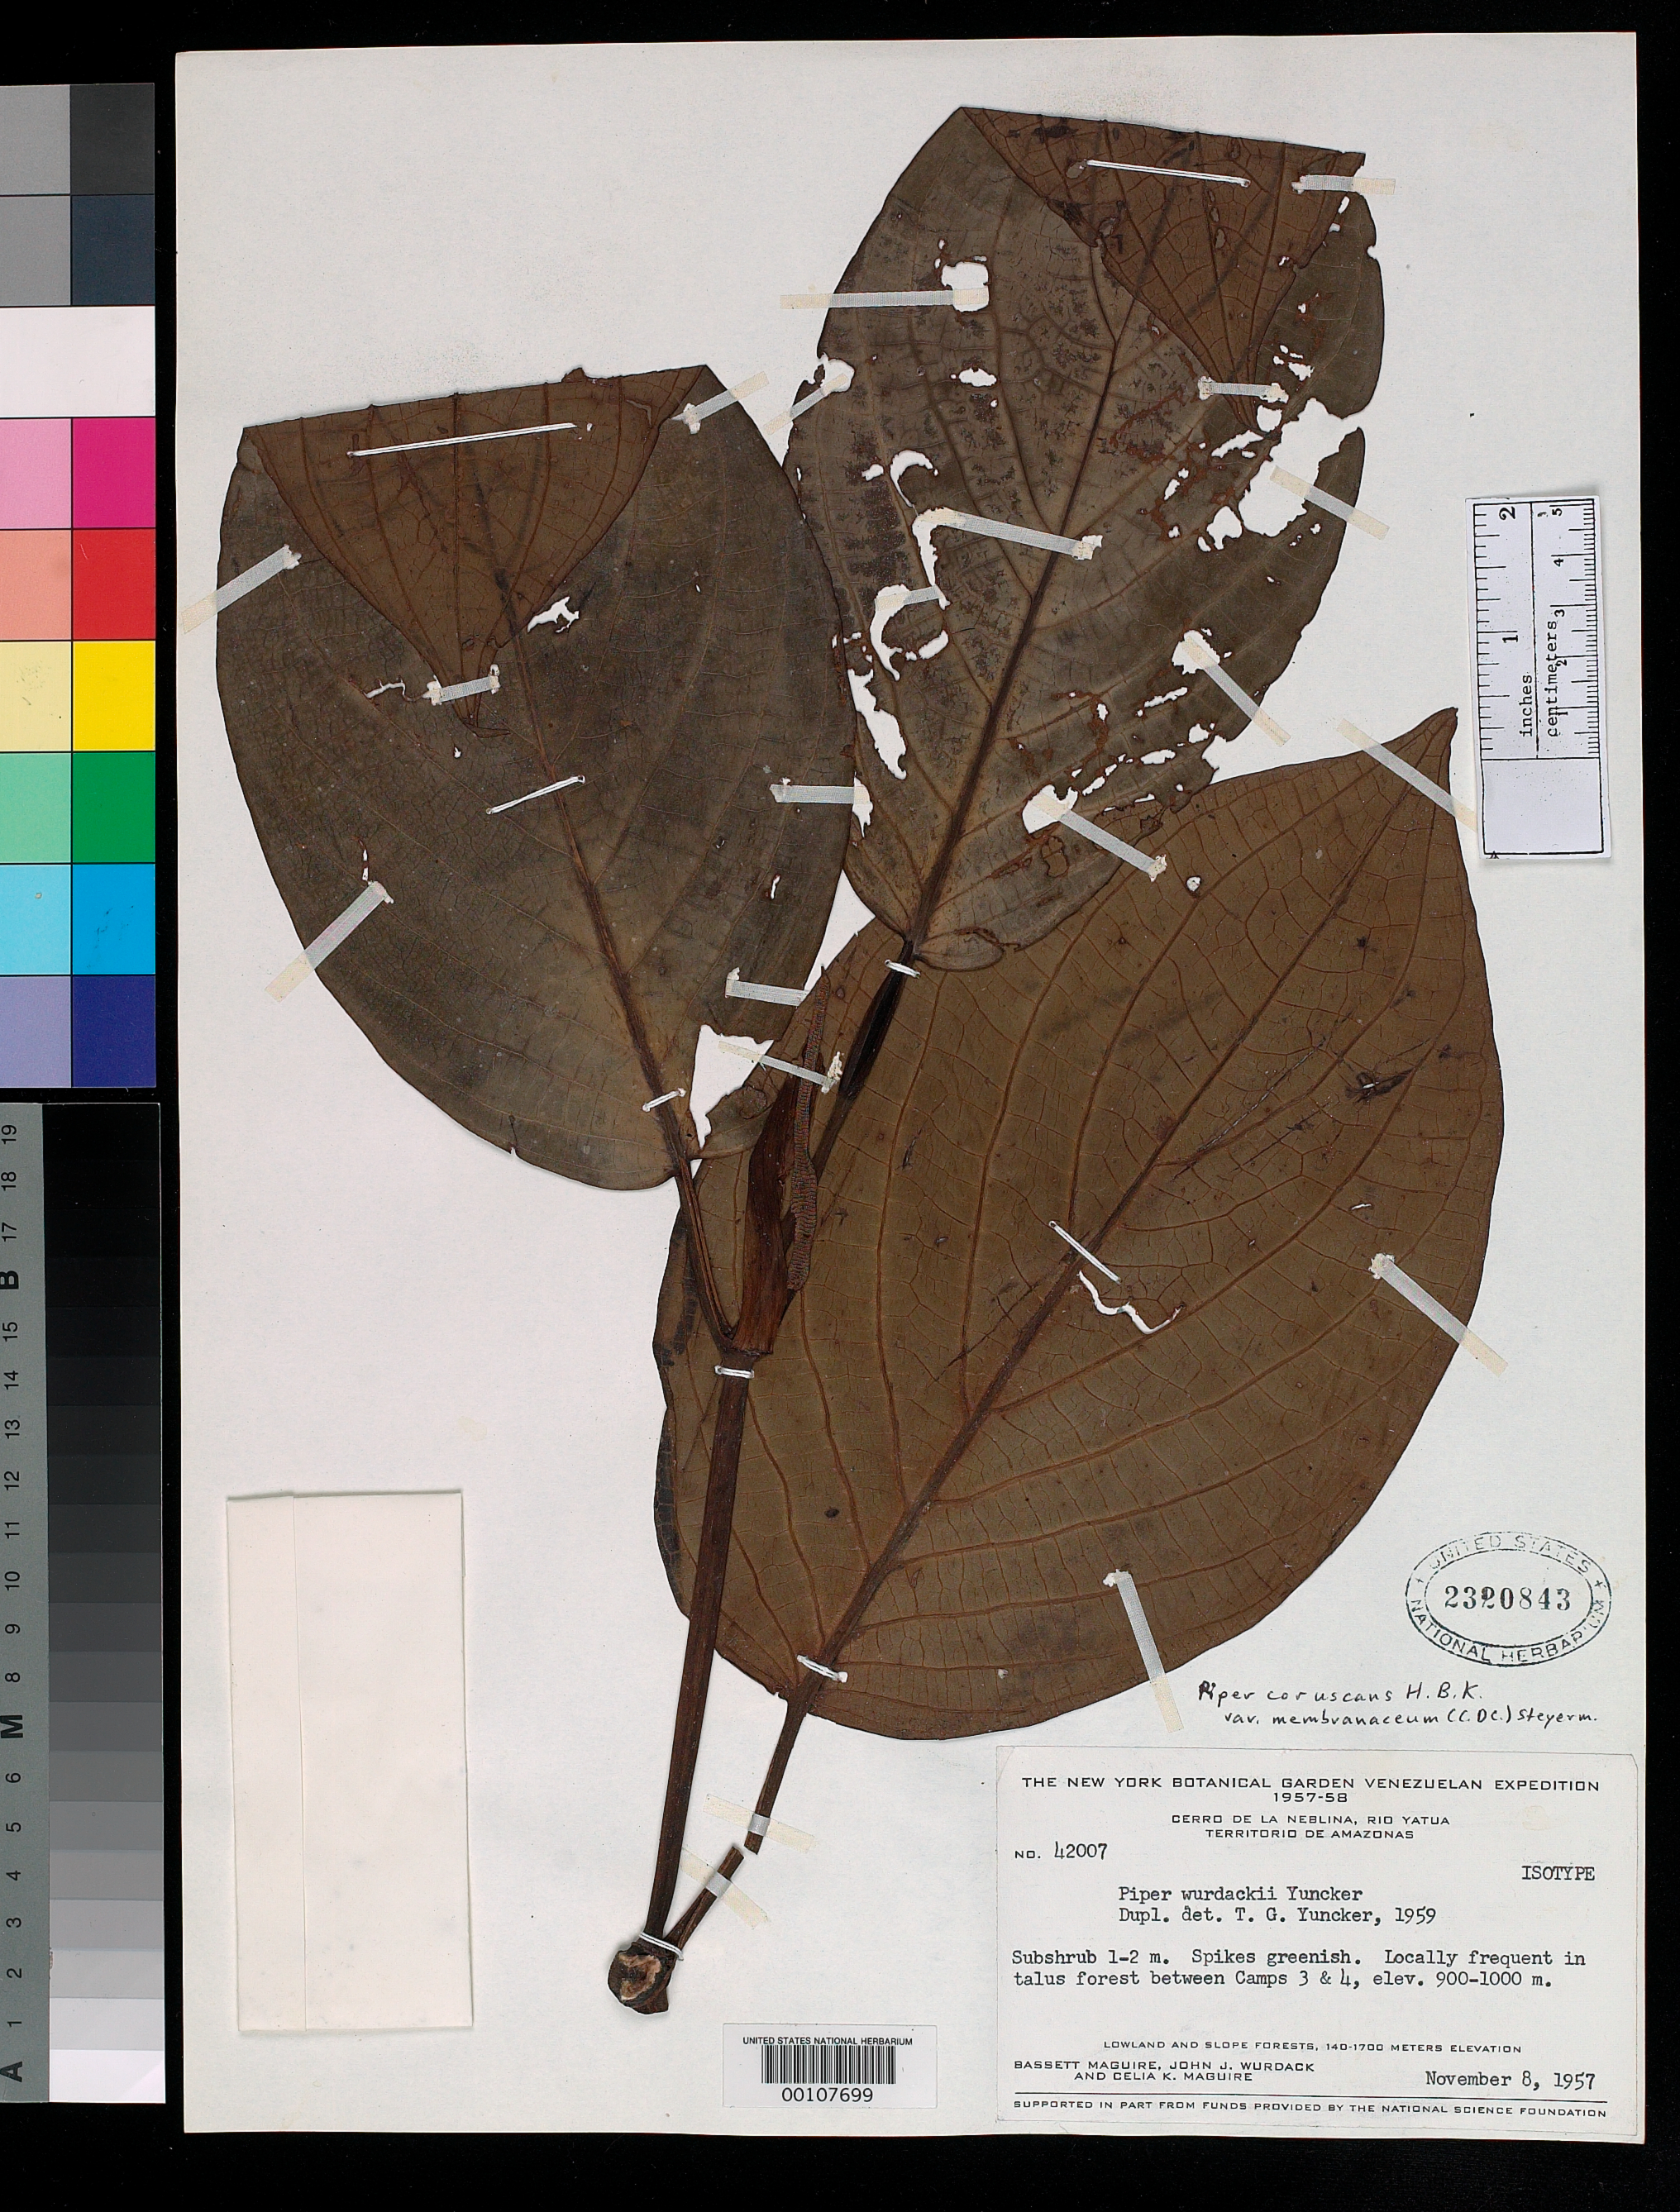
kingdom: Plantae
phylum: Tracheophyta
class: Magnoliopsida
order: Piperales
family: Piperaceae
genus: Piper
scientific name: Piper wurdackii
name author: Yunck.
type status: Isotype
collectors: B. Maguire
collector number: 42007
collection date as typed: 08 Nov 1957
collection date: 1957-11-08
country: Venezuela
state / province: Amazonas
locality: Cerro Neblina.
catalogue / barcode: US 2320843